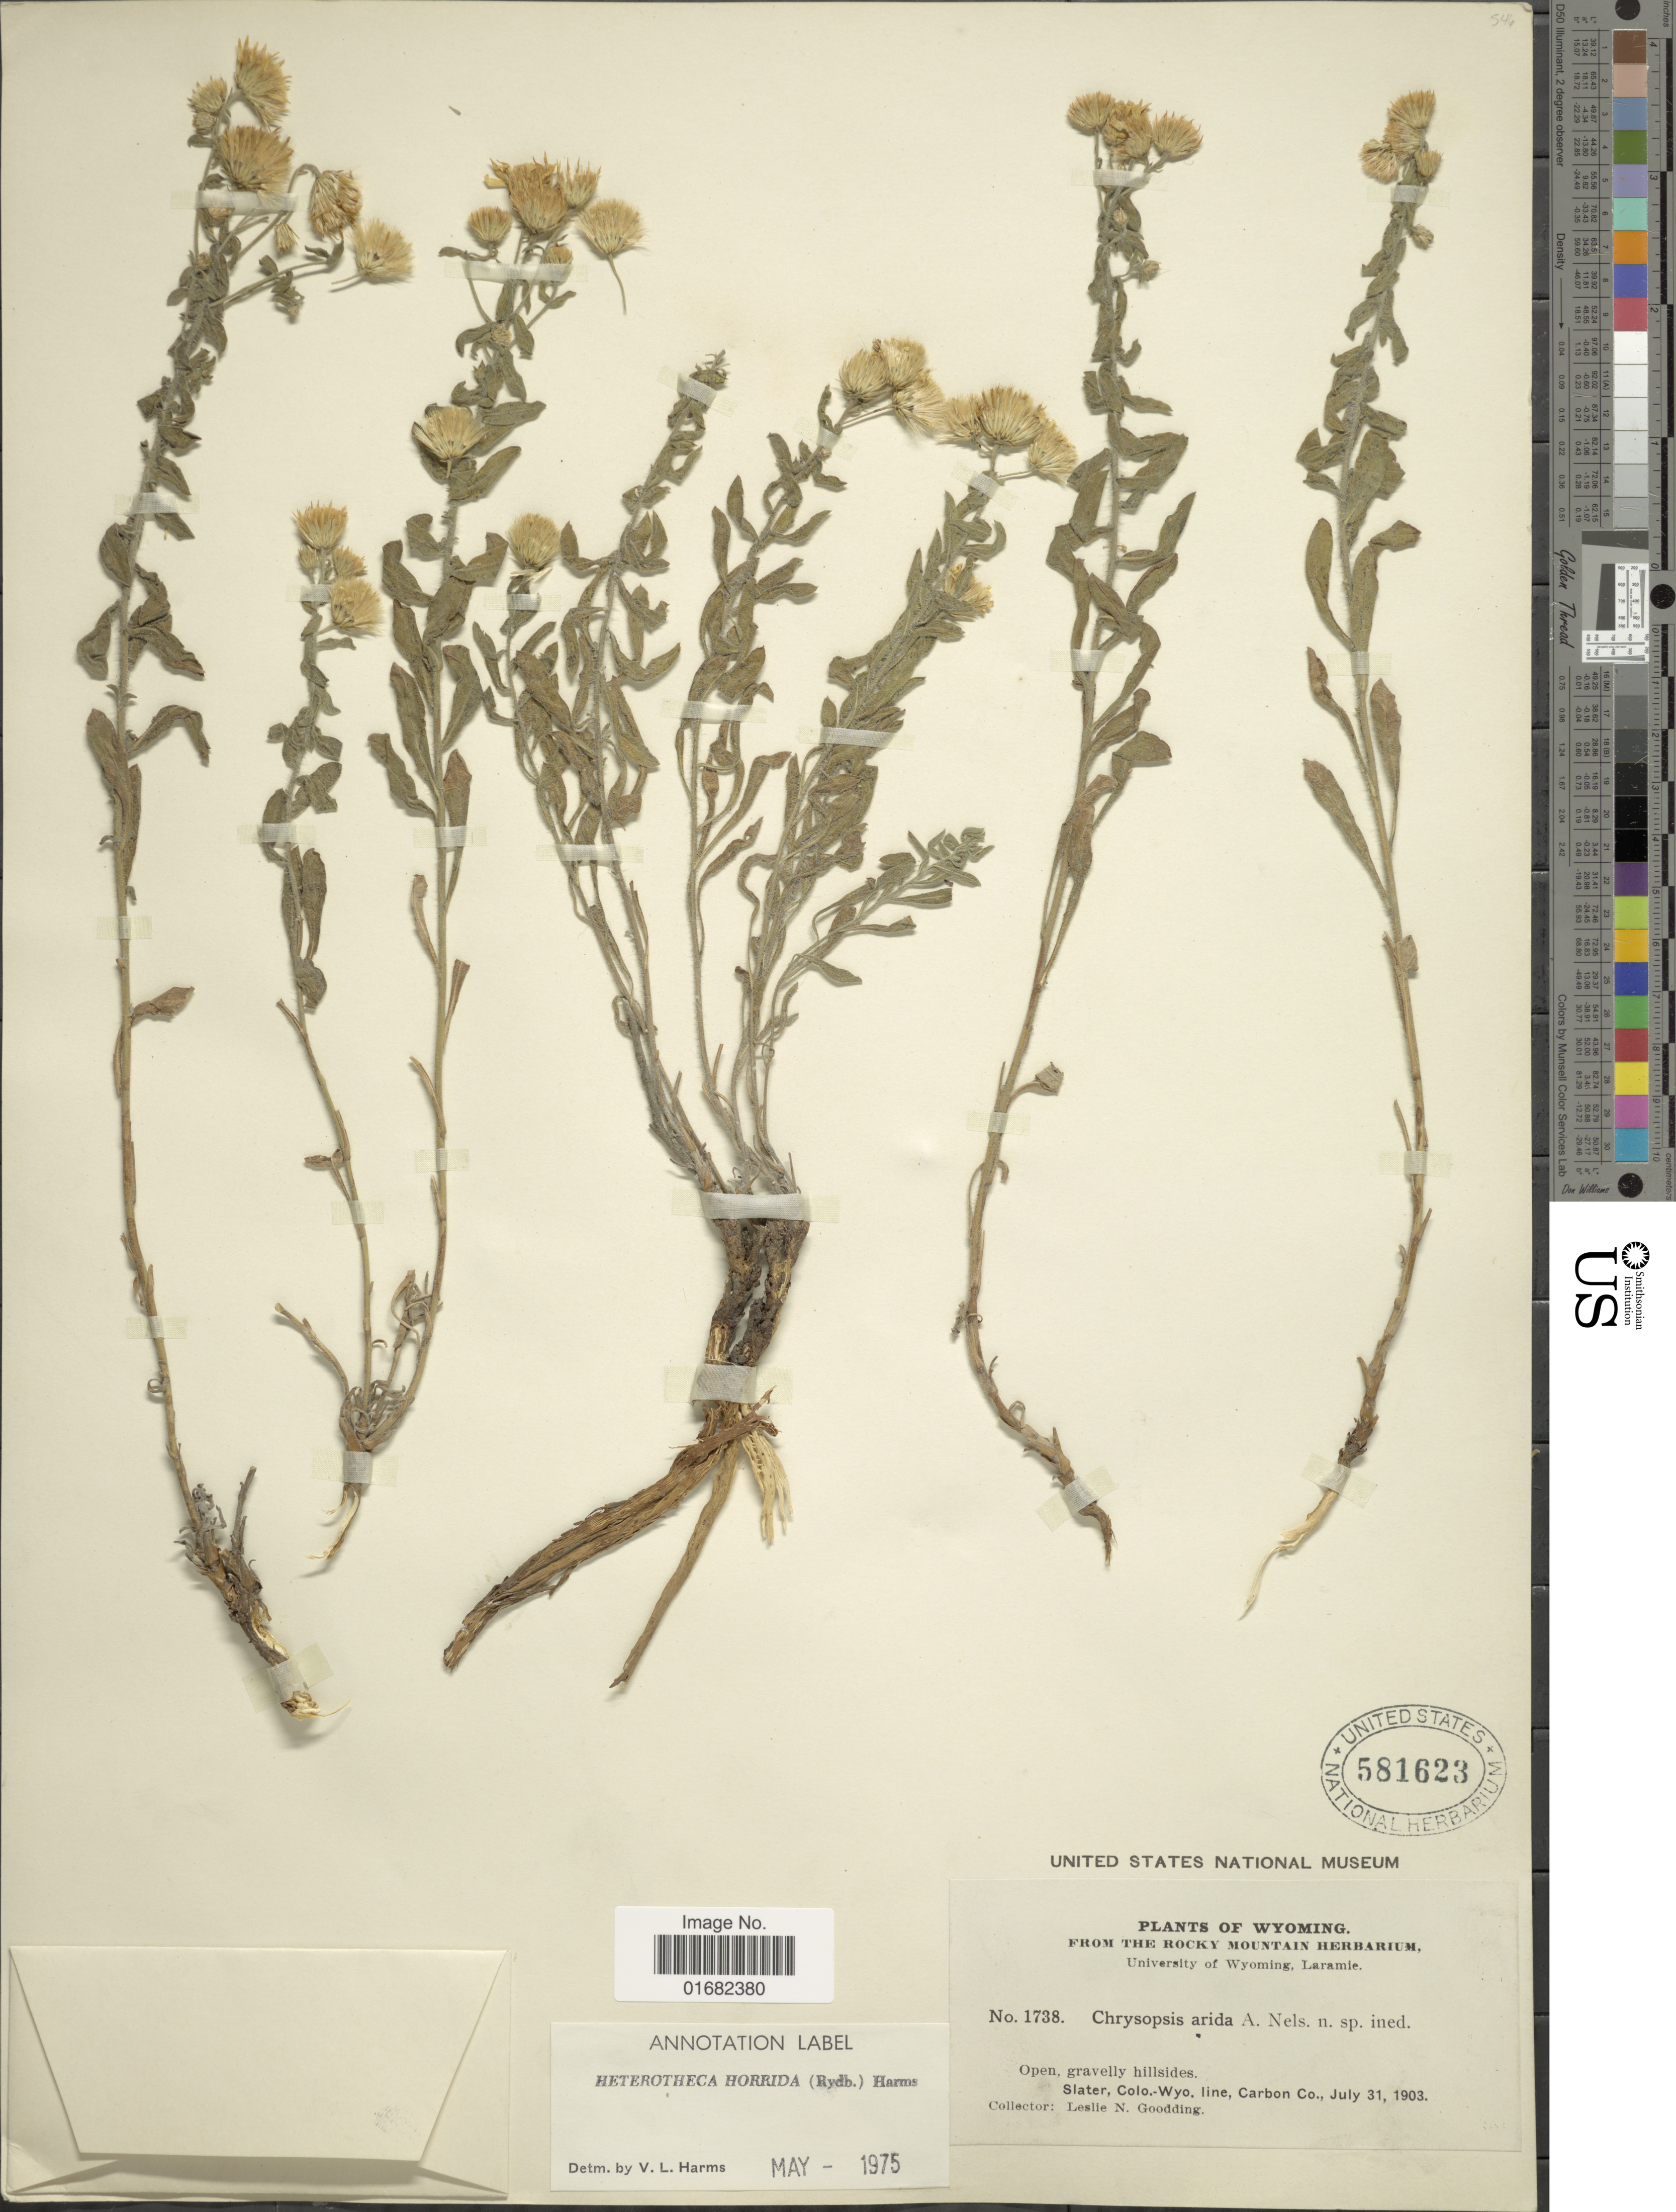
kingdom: Plantae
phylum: Tracheophyta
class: Magnoliopsida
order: Asterales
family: Asteraceae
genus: Heterotheca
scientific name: Heterotheca horrida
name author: (Rydb.) V.L. Harms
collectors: L. N. Goodding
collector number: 1738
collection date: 1903-07-31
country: United States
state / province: Wyoming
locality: Slater, Colo.-Wyo. line, Carbon Co.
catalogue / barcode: US 581623